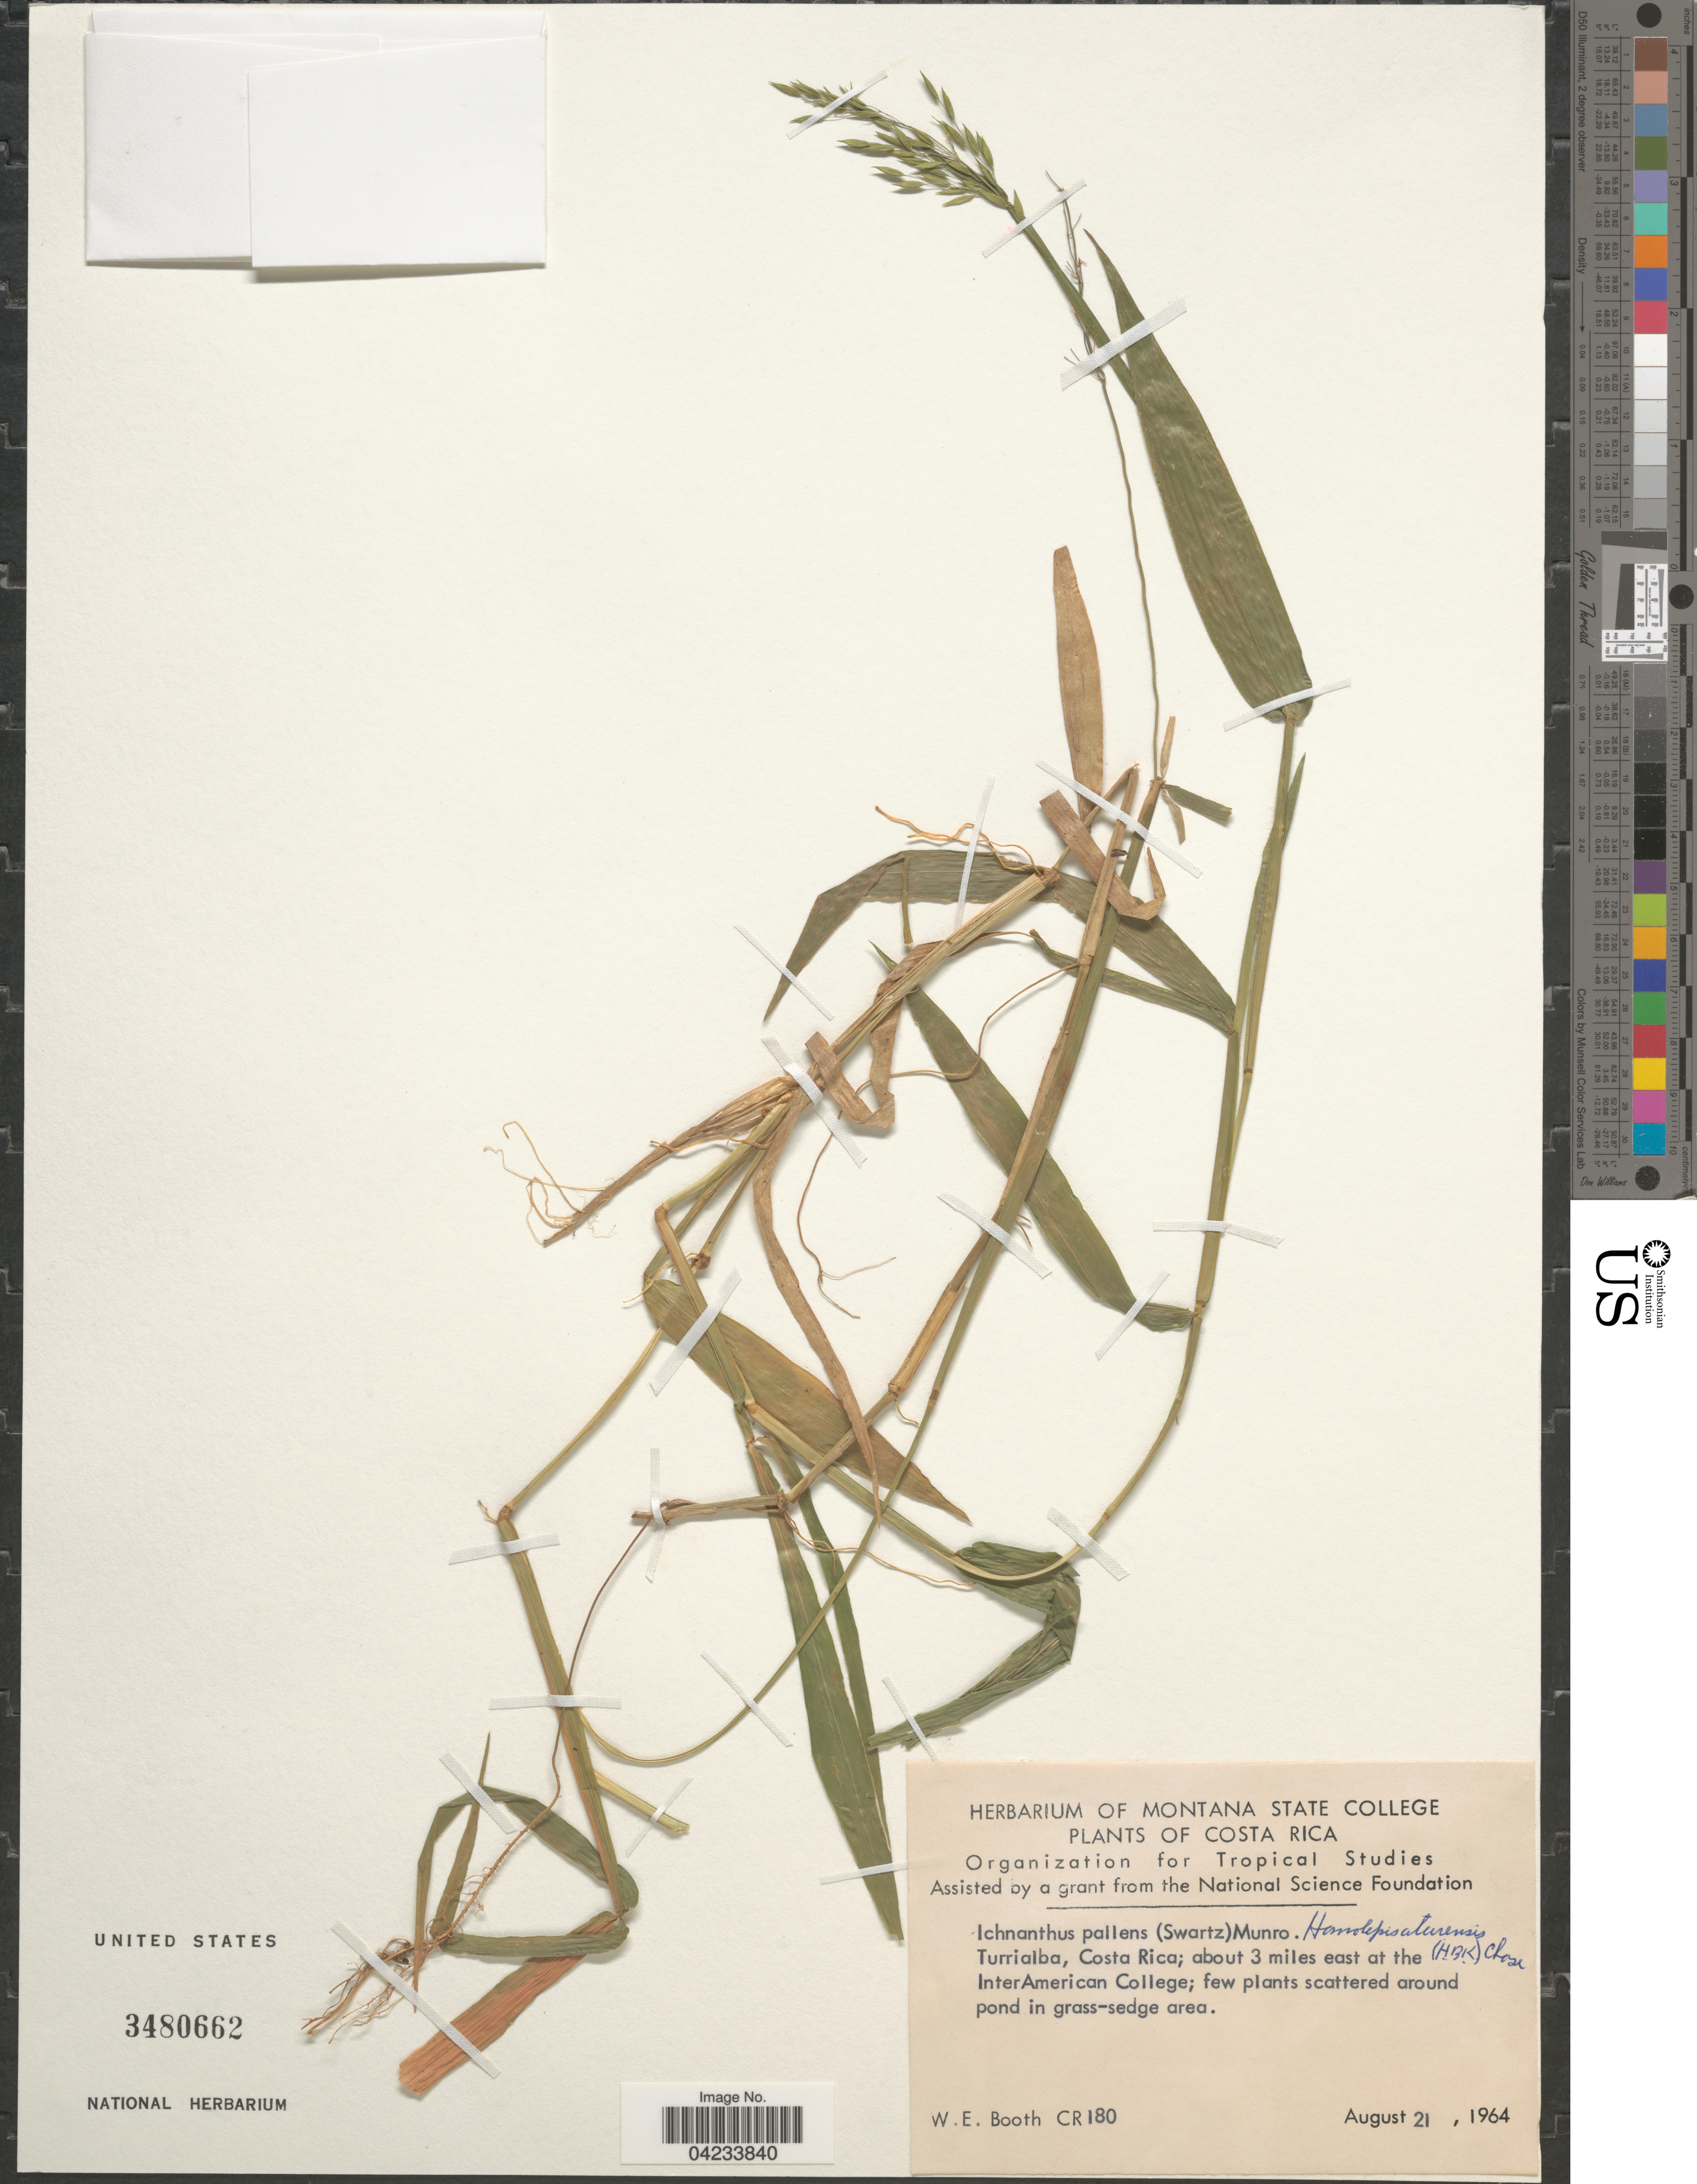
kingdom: Plantae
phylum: Tracheophyta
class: Liliopsida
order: Poales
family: Poaceae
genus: Homolepis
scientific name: Homolepis aturensis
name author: (Kunth) Chase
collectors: W. Booth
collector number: CR180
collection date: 1964-08-21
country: Costa Rica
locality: Turrialba; about 3 miles east at the InterAmerican College.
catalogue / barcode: US 3480662